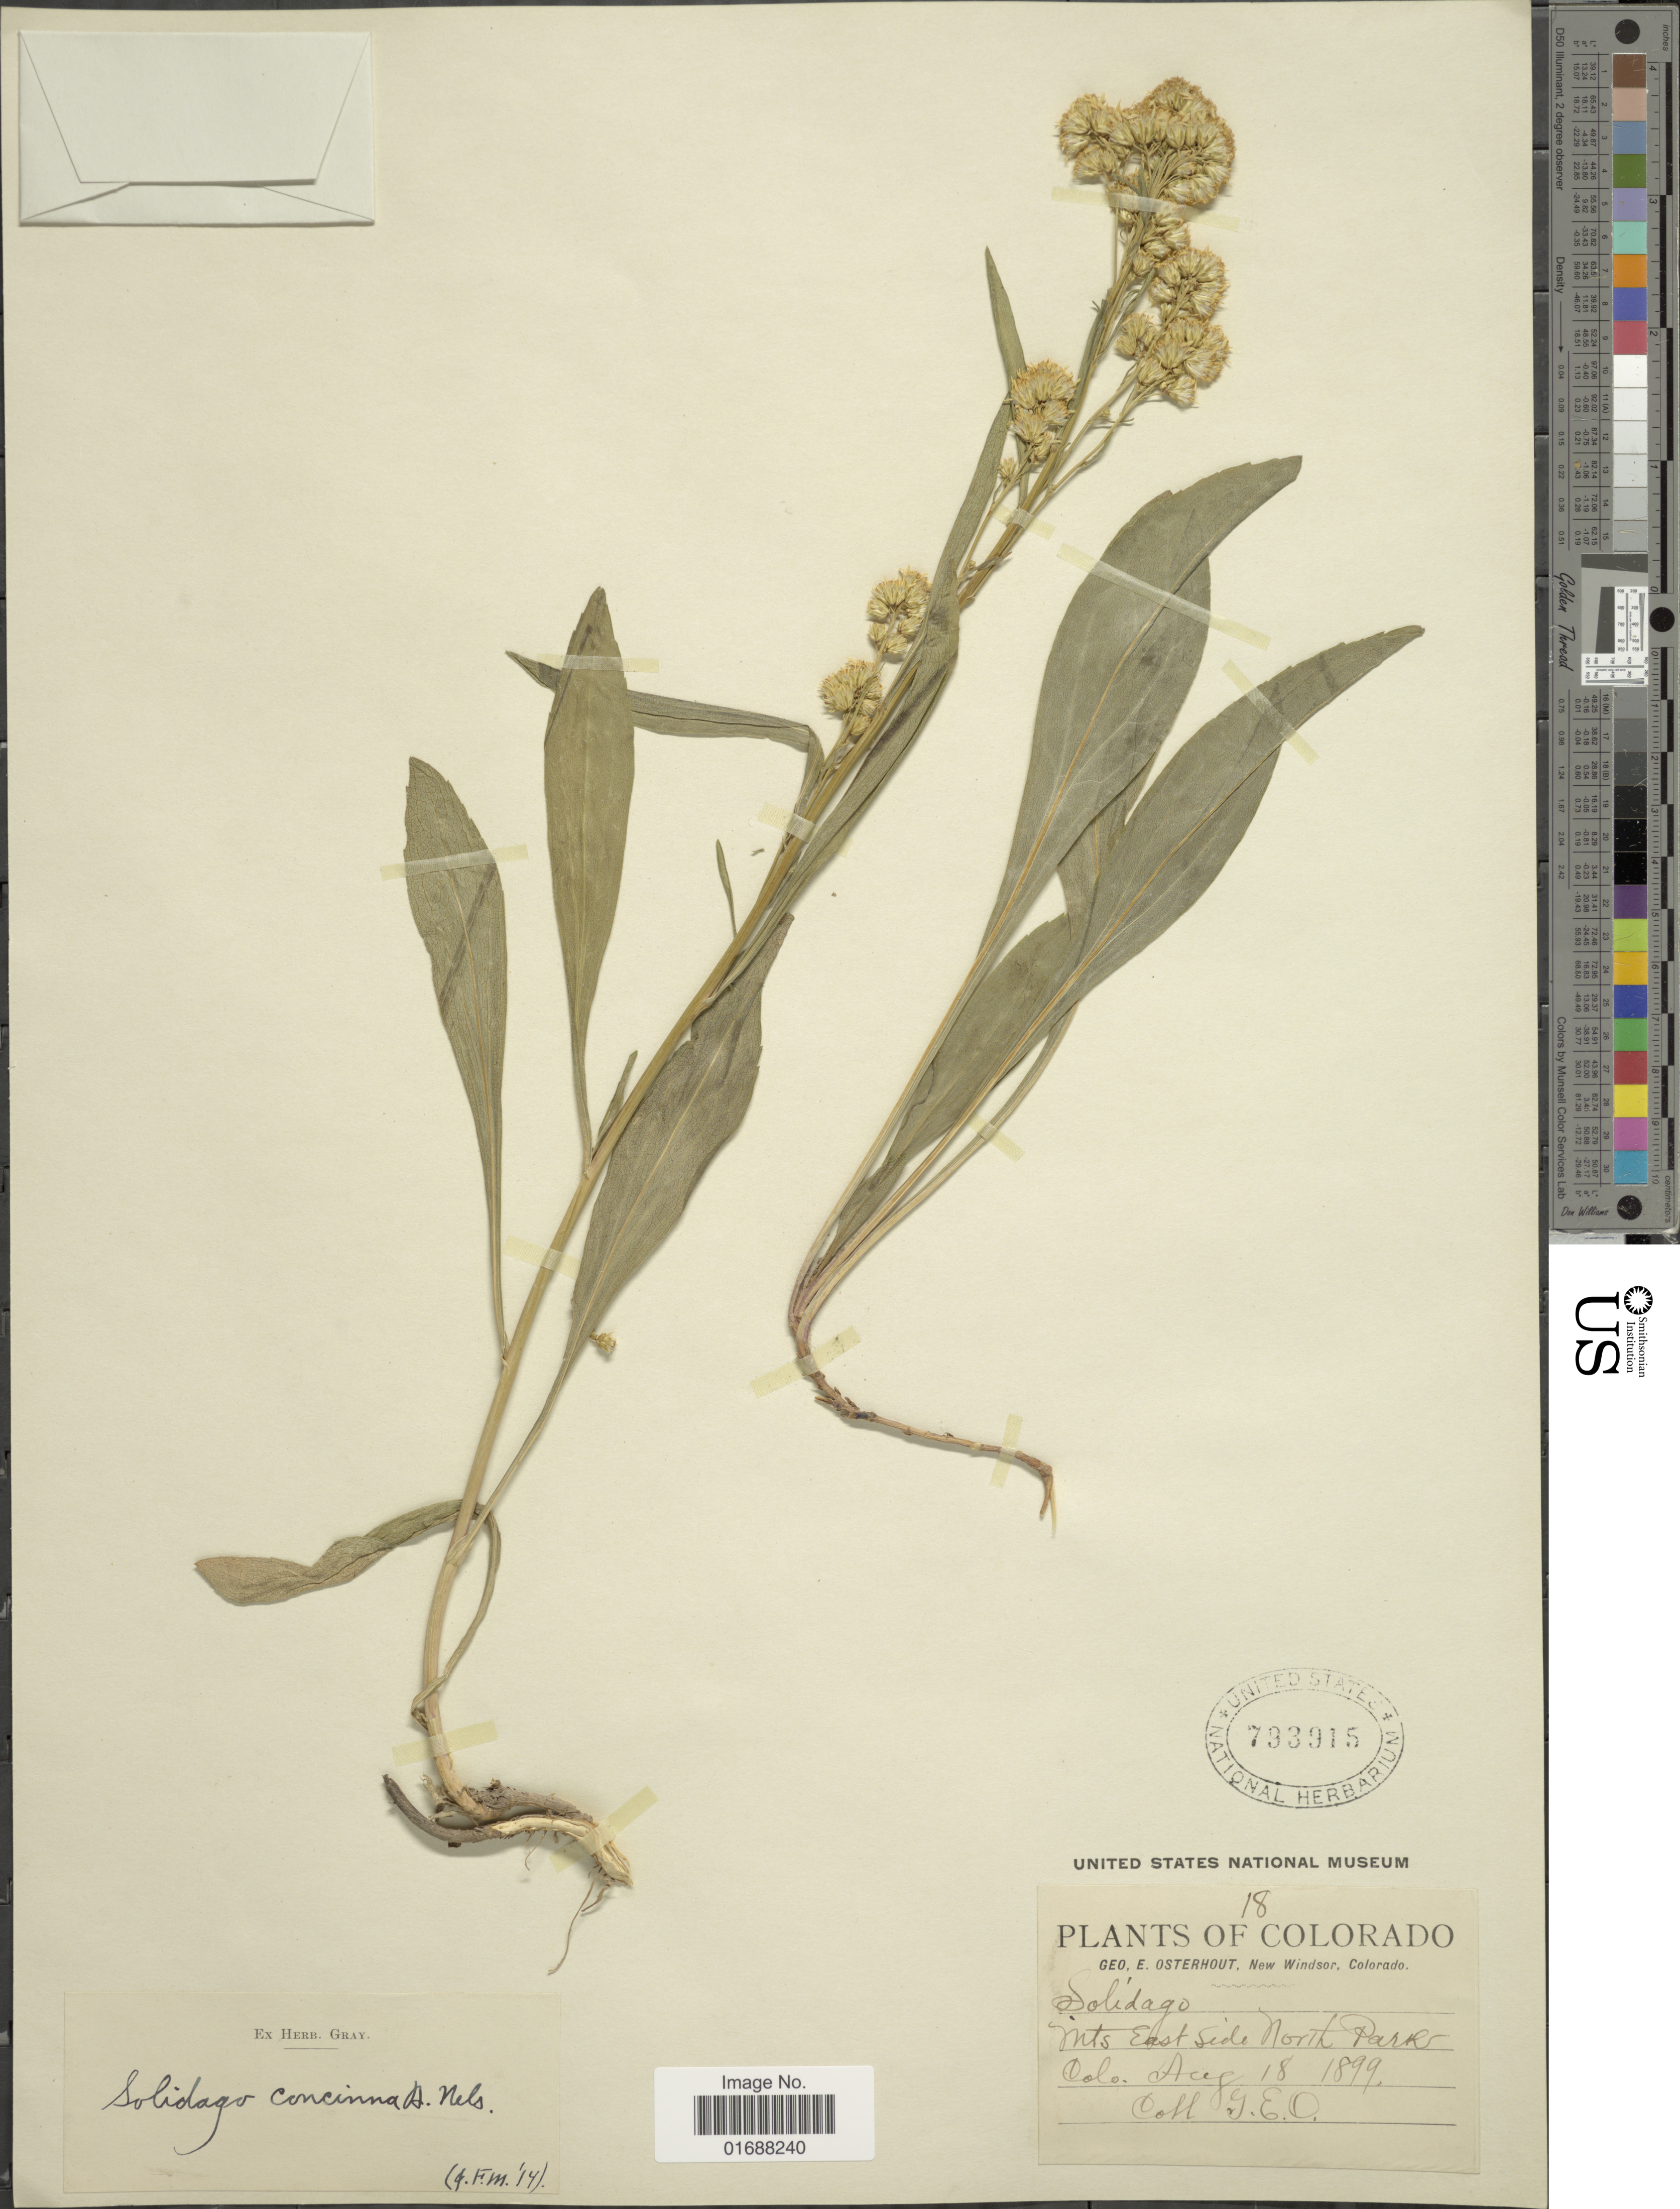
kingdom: Plantae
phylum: Tracheophyta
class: Magnoliopsida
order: Asterales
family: Asteraceae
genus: Solidago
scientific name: Solidago missouriensis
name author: Nutt.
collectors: G. Osterhout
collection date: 1899-08-18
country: United States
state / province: Colorado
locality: Mts East Side North Parks Colo.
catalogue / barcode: US 793915